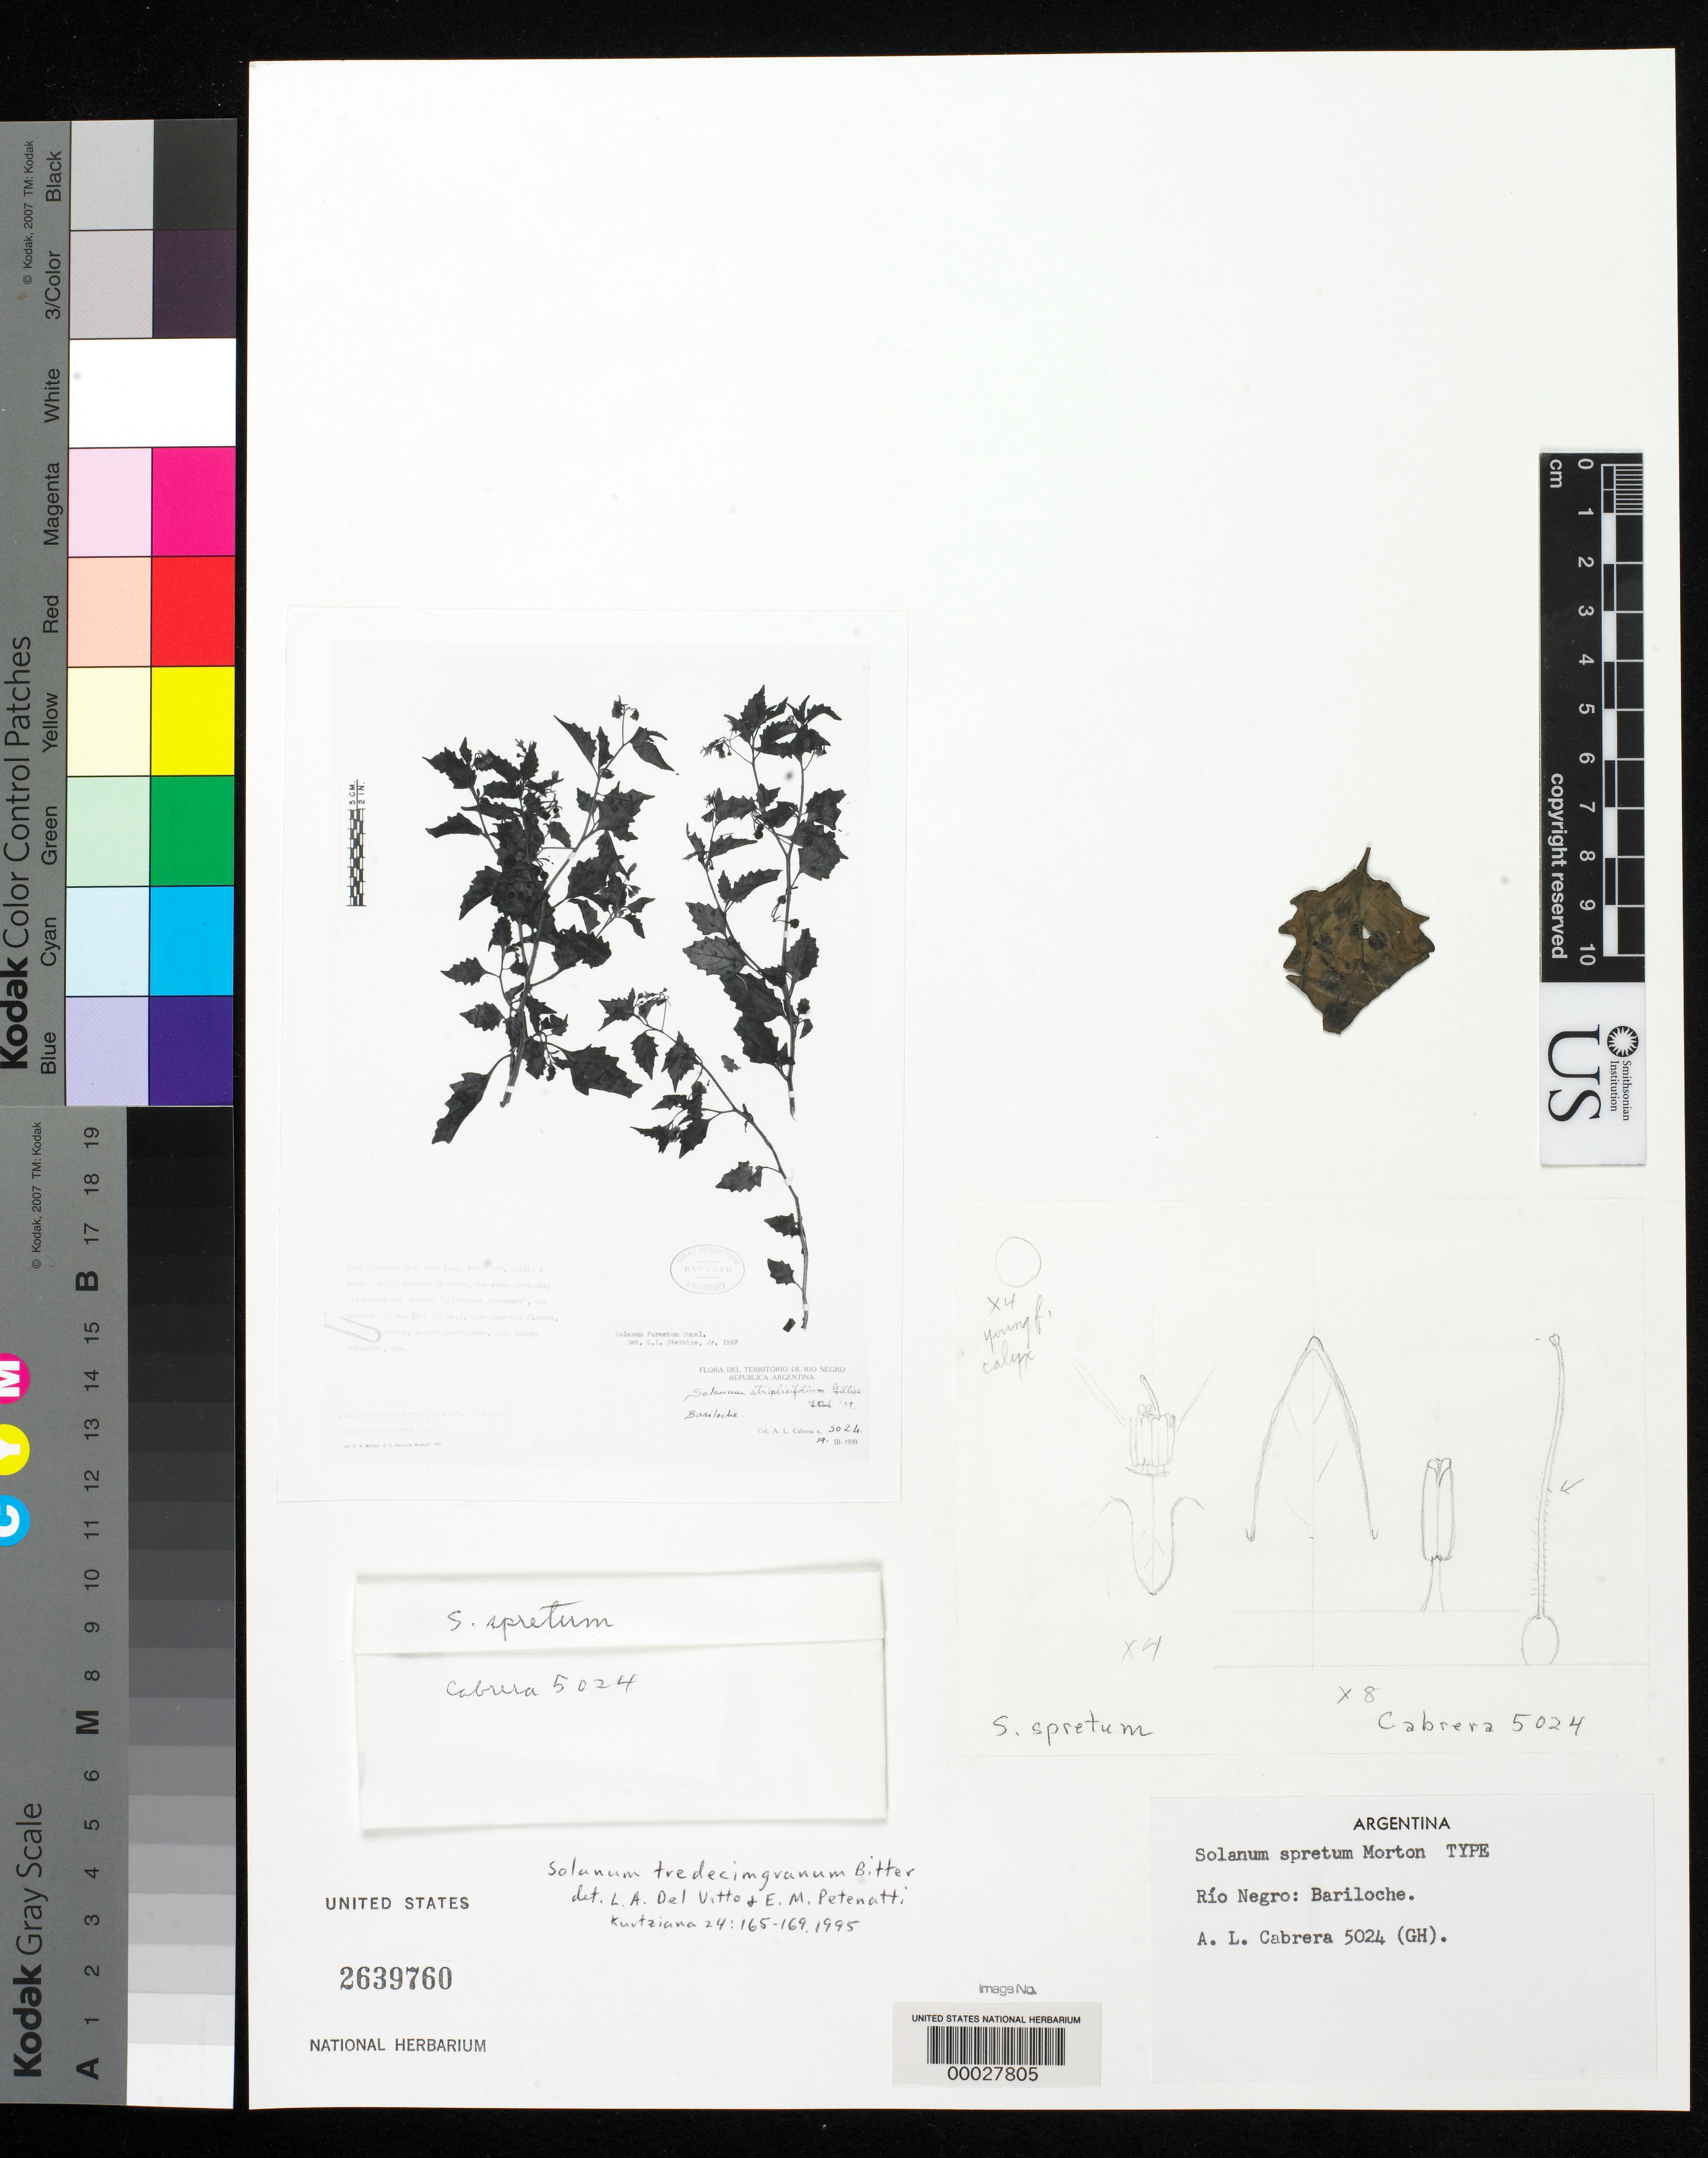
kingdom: Plantae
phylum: Tracheophyta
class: Magnoliopsida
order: Solanales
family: Solanaceae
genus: Solanum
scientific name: Solanum spretum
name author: C.V. Morton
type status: Type Fragment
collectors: A. L. Cabrera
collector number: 5024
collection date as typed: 19 Mar 1939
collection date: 1939-03-19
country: Argentina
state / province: Río Negro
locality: Bariloche.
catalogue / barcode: US 2639760